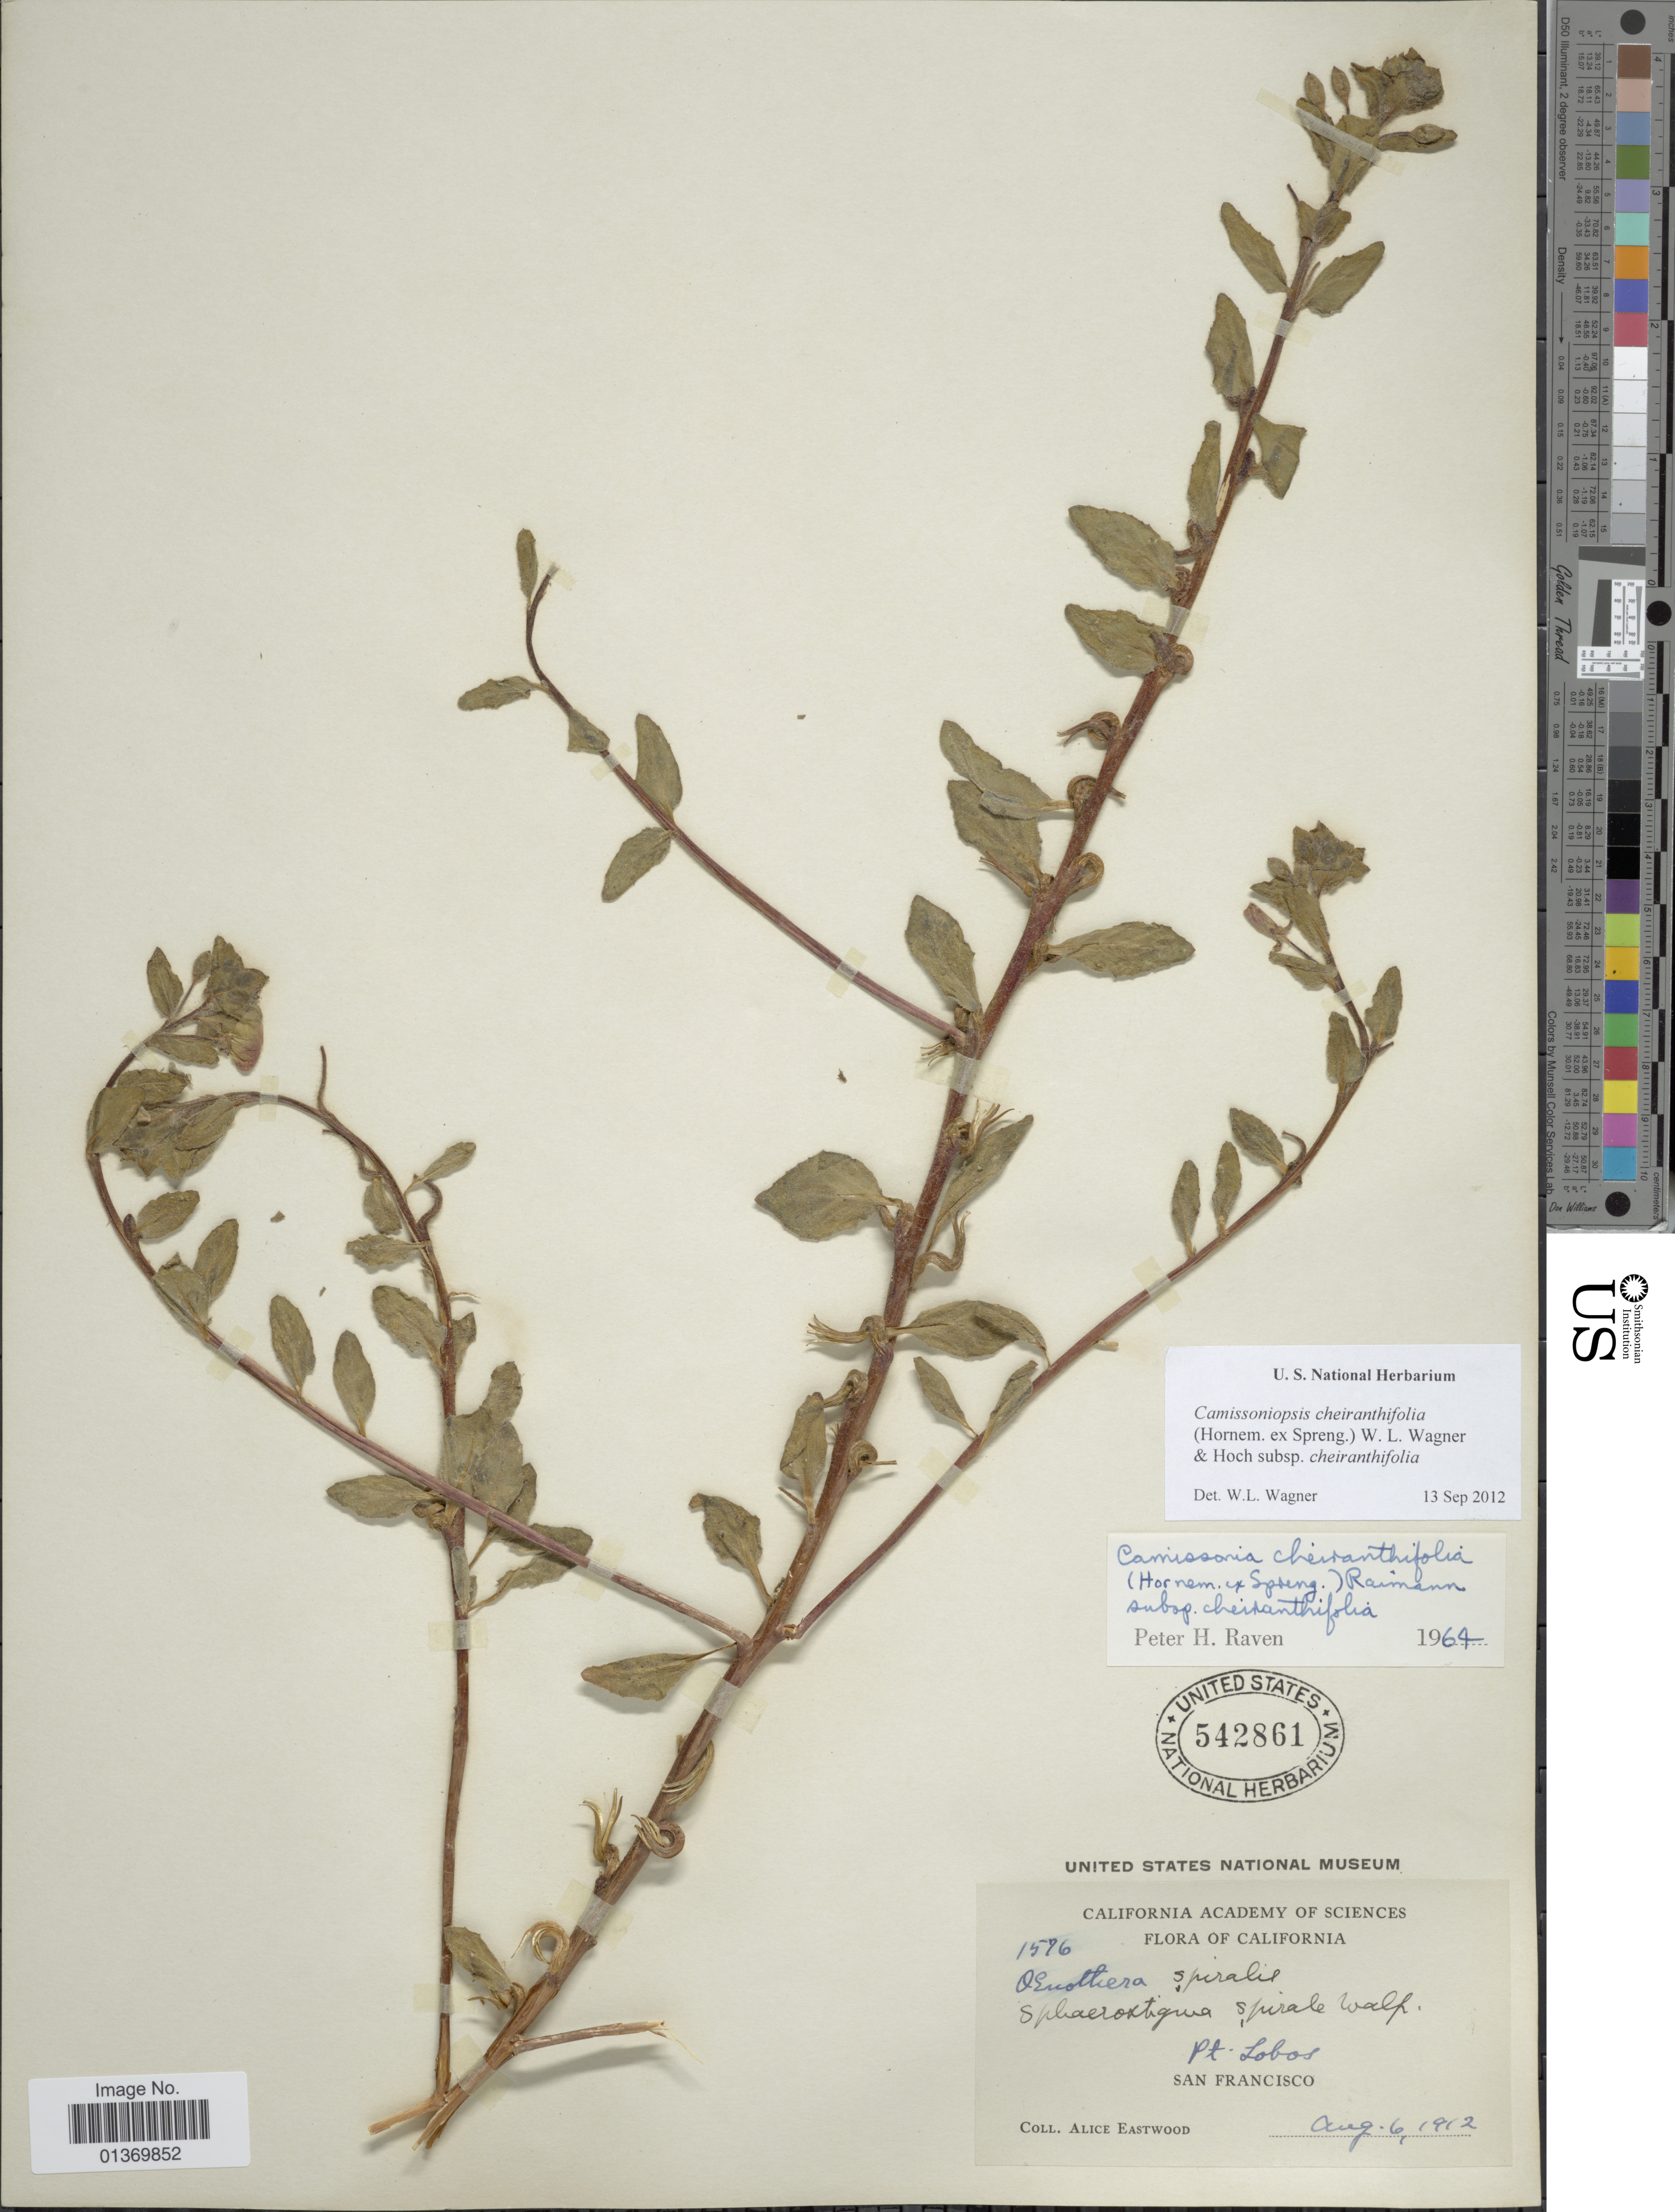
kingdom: Plantae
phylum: Tracheophyta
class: Magnoliopsida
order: Myrtales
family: Onagraceae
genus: Camissoniopsis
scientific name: Camissoniopsis cheiranthifolia subsp. cheiranthifolia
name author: (Hornem. ex Spreng.) W.L. Wagner & Hoch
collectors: A. Eastwood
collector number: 1576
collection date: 1912-08-06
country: United States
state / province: California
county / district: San Francisco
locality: Pt. Lobos, San Francisco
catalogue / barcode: US 542861